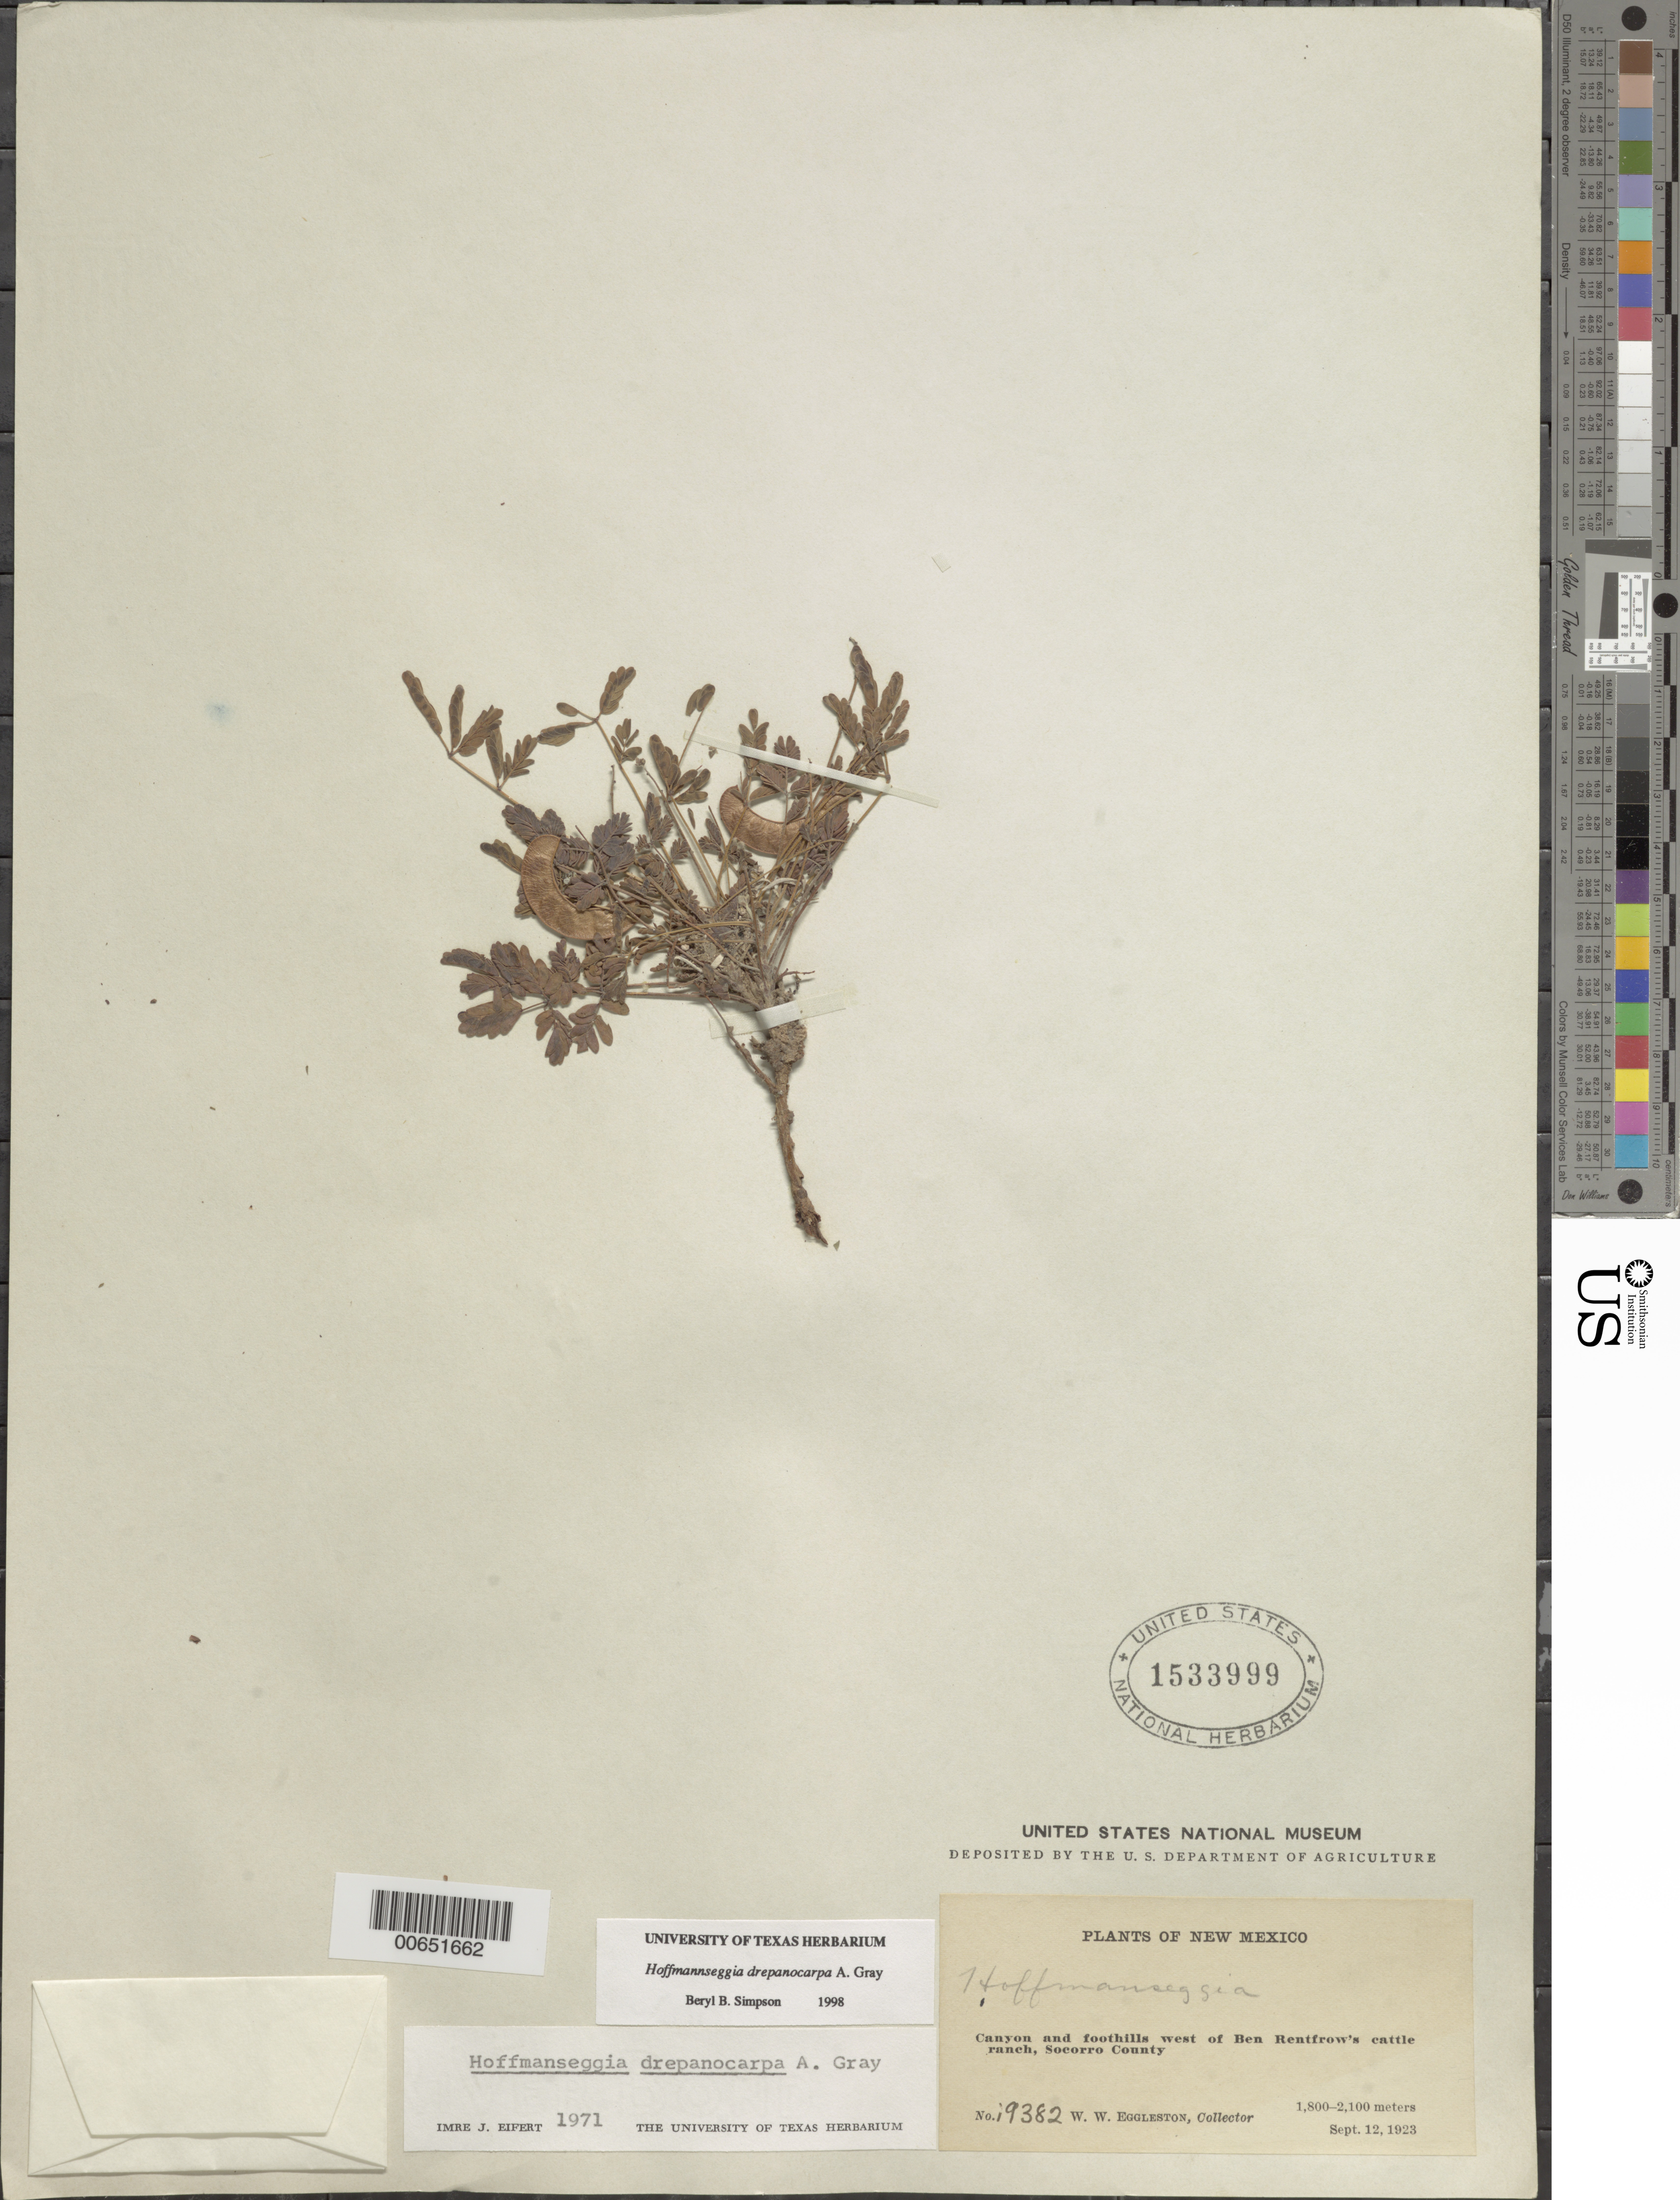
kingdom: Plantae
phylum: Tracheophyta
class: Magnoliopsida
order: Fabales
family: Fabaceae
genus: Hoffmannseggia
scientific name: Hoffmannseggia drepanocarpa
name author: A. Gray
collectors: W. W. Eggleston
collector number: i9382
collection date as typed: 12 Sep 1923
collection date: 1923-09-12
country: United States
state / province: New Mexico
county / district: Socorro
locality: W of Ben Rentfrow's cattle ranch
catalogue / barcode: US 1533999